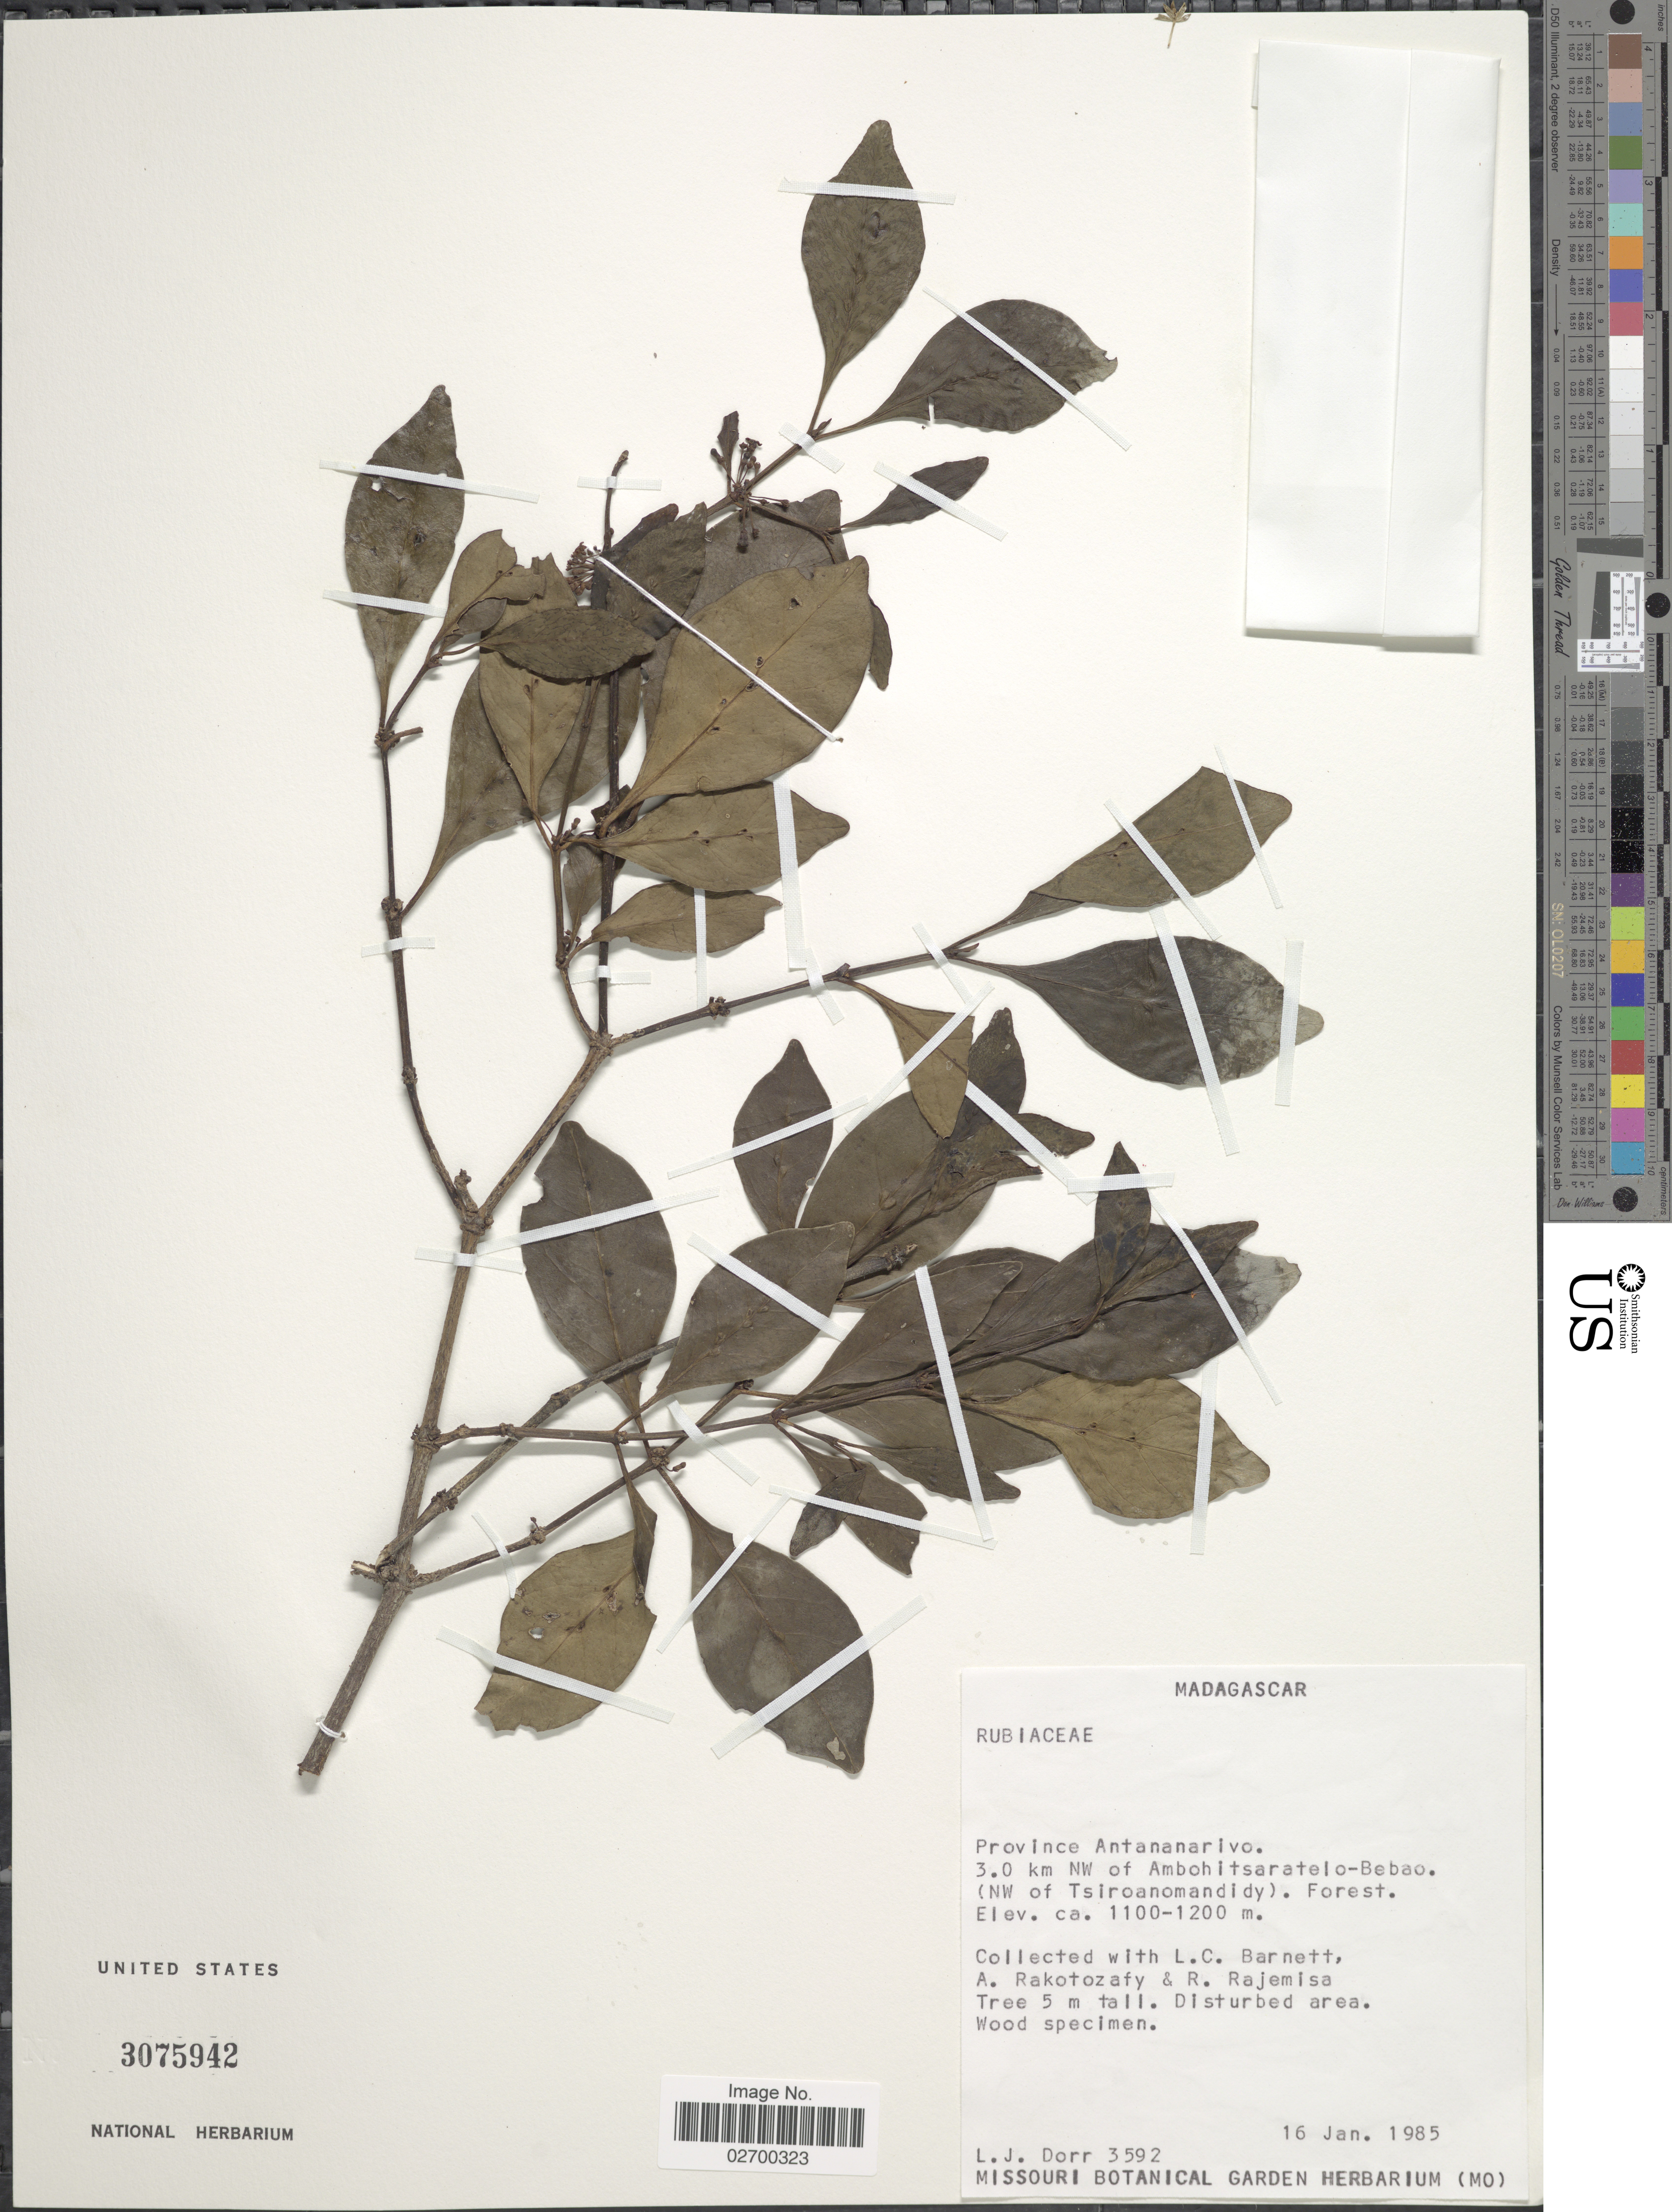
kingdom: Plantae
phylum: Tracheophyta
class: Magnoliopsida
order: Gentianales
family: Rubiaceae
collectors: L. J. Dorr, L. C. Barnett, A. Rakotozafy & R. Rajemisa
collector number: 3592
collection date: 1985-01-16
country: Madagascar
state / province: Bongolava / Menabe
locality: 3.0 km NW of Ambohitsaratelo-Bebao. (NW of Tsiroanomandidy)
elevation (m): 1100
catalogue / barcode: US 3075942